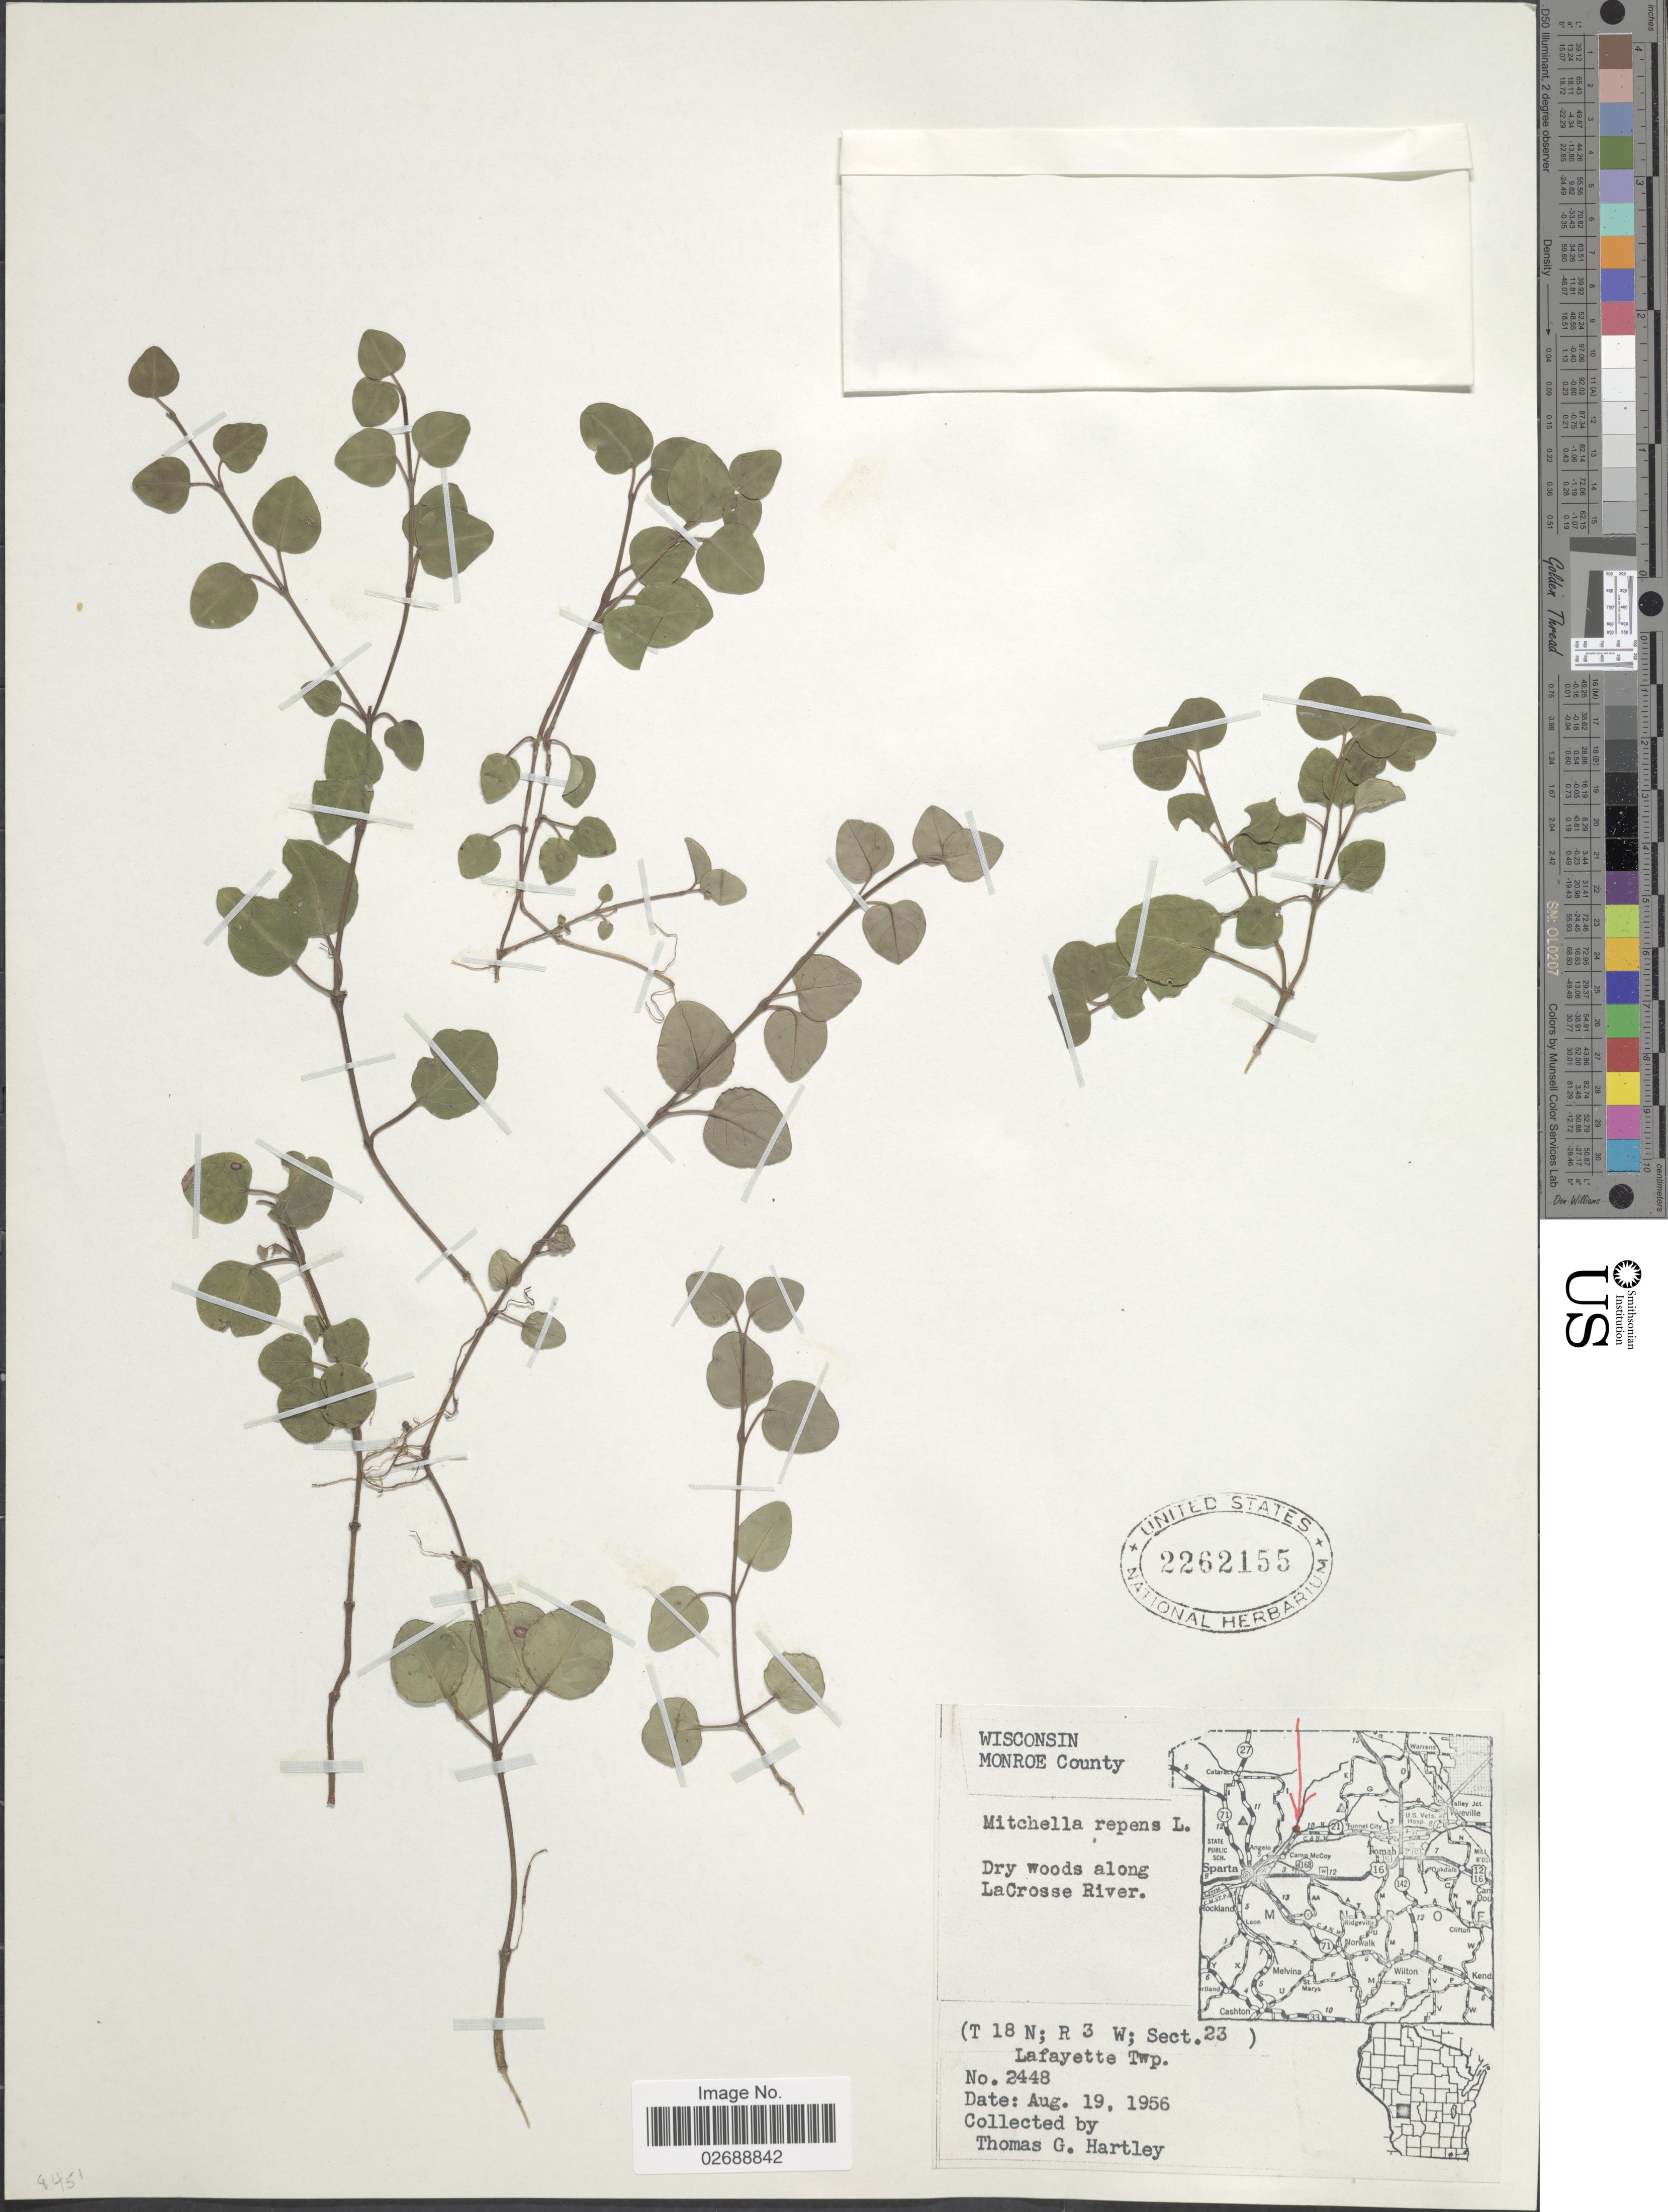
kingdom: Plantae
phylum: Tracheophyta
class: Magnoliopsida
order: Gentianales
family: Rubiaceae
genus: Mitchella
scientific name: Mitchella repens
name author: L.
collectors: T. G. Hartley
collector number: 2448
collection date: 1956-08-19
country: United States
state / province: Wisconsin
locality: Monroe County. Along LaCrosse River. (T 18 N; R 3 W; Sect. 23) Lafayette Twp.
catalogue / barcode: US 2262155